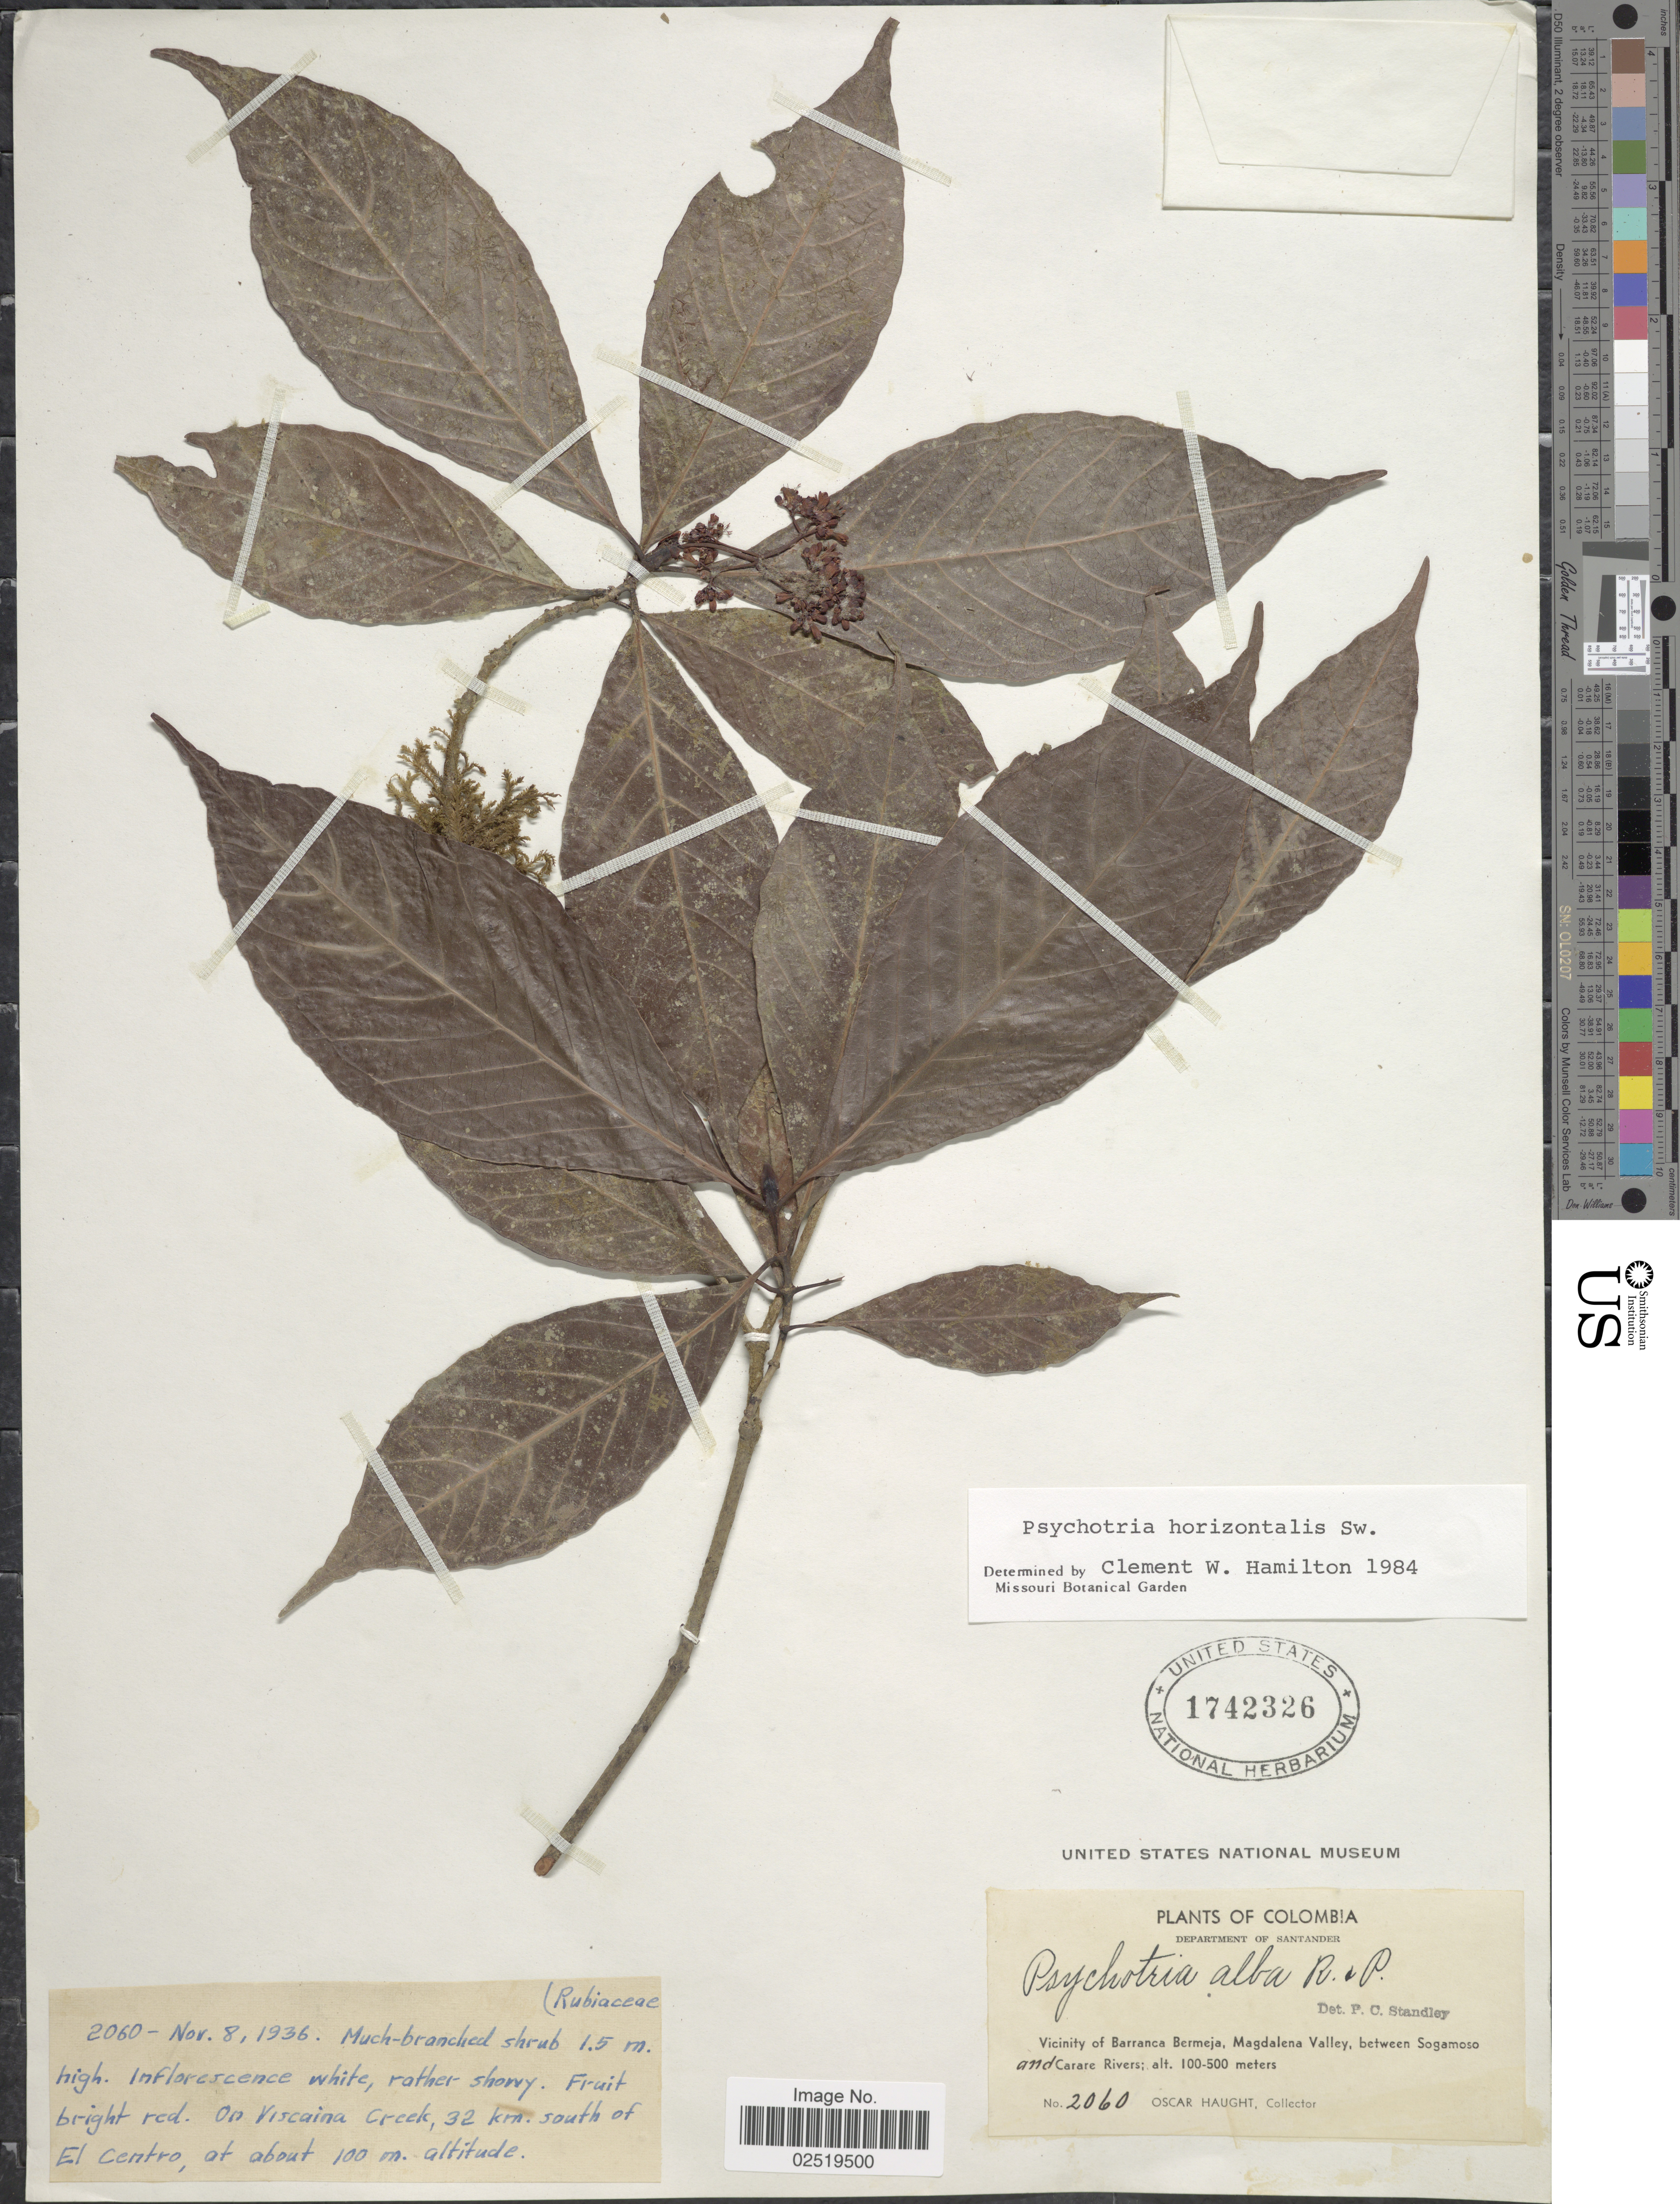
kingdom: Plantae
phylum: Tracheophyta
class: Magnoliopsida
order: Gentianales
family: Rubiaceae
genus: Psychotria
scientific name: Psychotria horizontalis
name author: Sw.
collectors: O. L. Haught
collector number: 2060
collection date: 1936-11-08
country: Colombia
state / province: Santander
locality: Vicinity of Barranca Bermeja, Magdalena Valley, between Sogamoso and Carare Rivers, on Viscaina Creek, 32 km. south of El Centro.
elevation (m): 100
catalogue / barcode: US 1742326